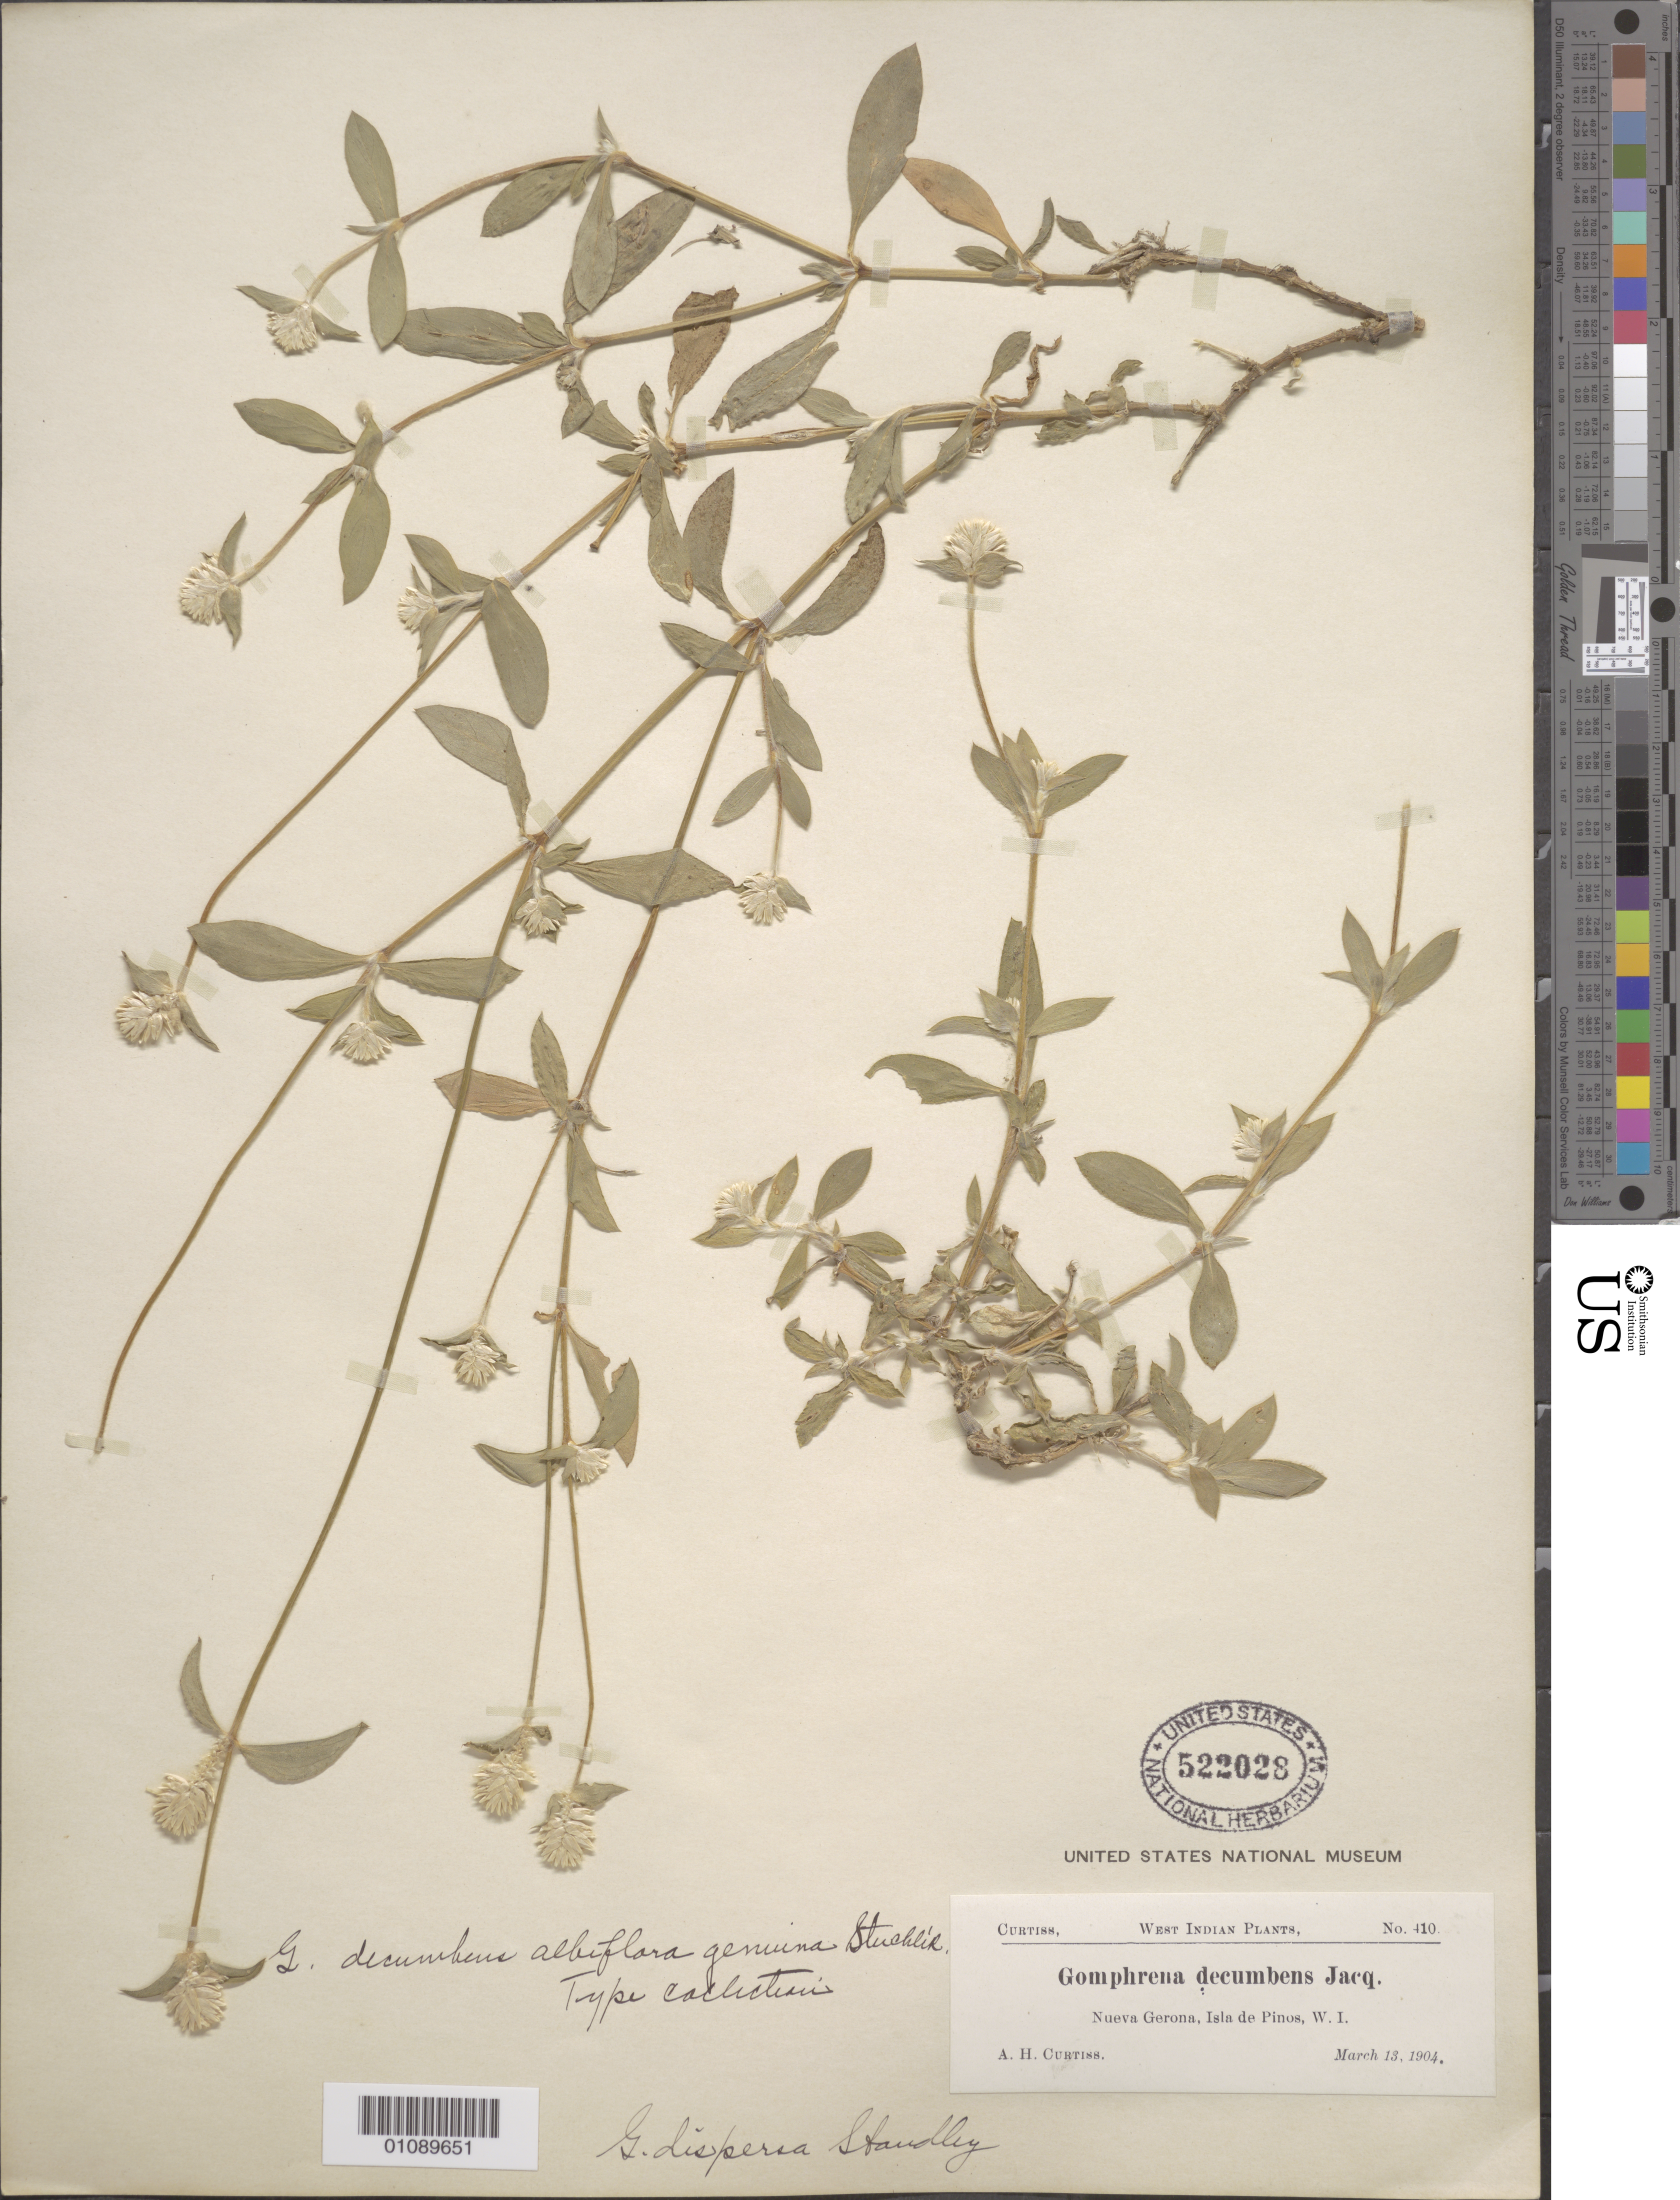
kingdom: Plantae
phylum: Tracheophyta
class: Magnoliopsida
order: Caryophyllales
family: Amaranthaceae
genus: Gomphrena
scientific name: Gomphrena dispersa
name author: Standl.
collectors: A. H. Curtiss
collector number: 410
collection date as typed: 13 Mar 1904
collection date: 1904-03-13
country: Cuba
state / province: Isla de La Juventud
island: Isla de la Juventud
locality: Isla de Pinos, Nueva Gerona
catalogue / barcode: US 522028